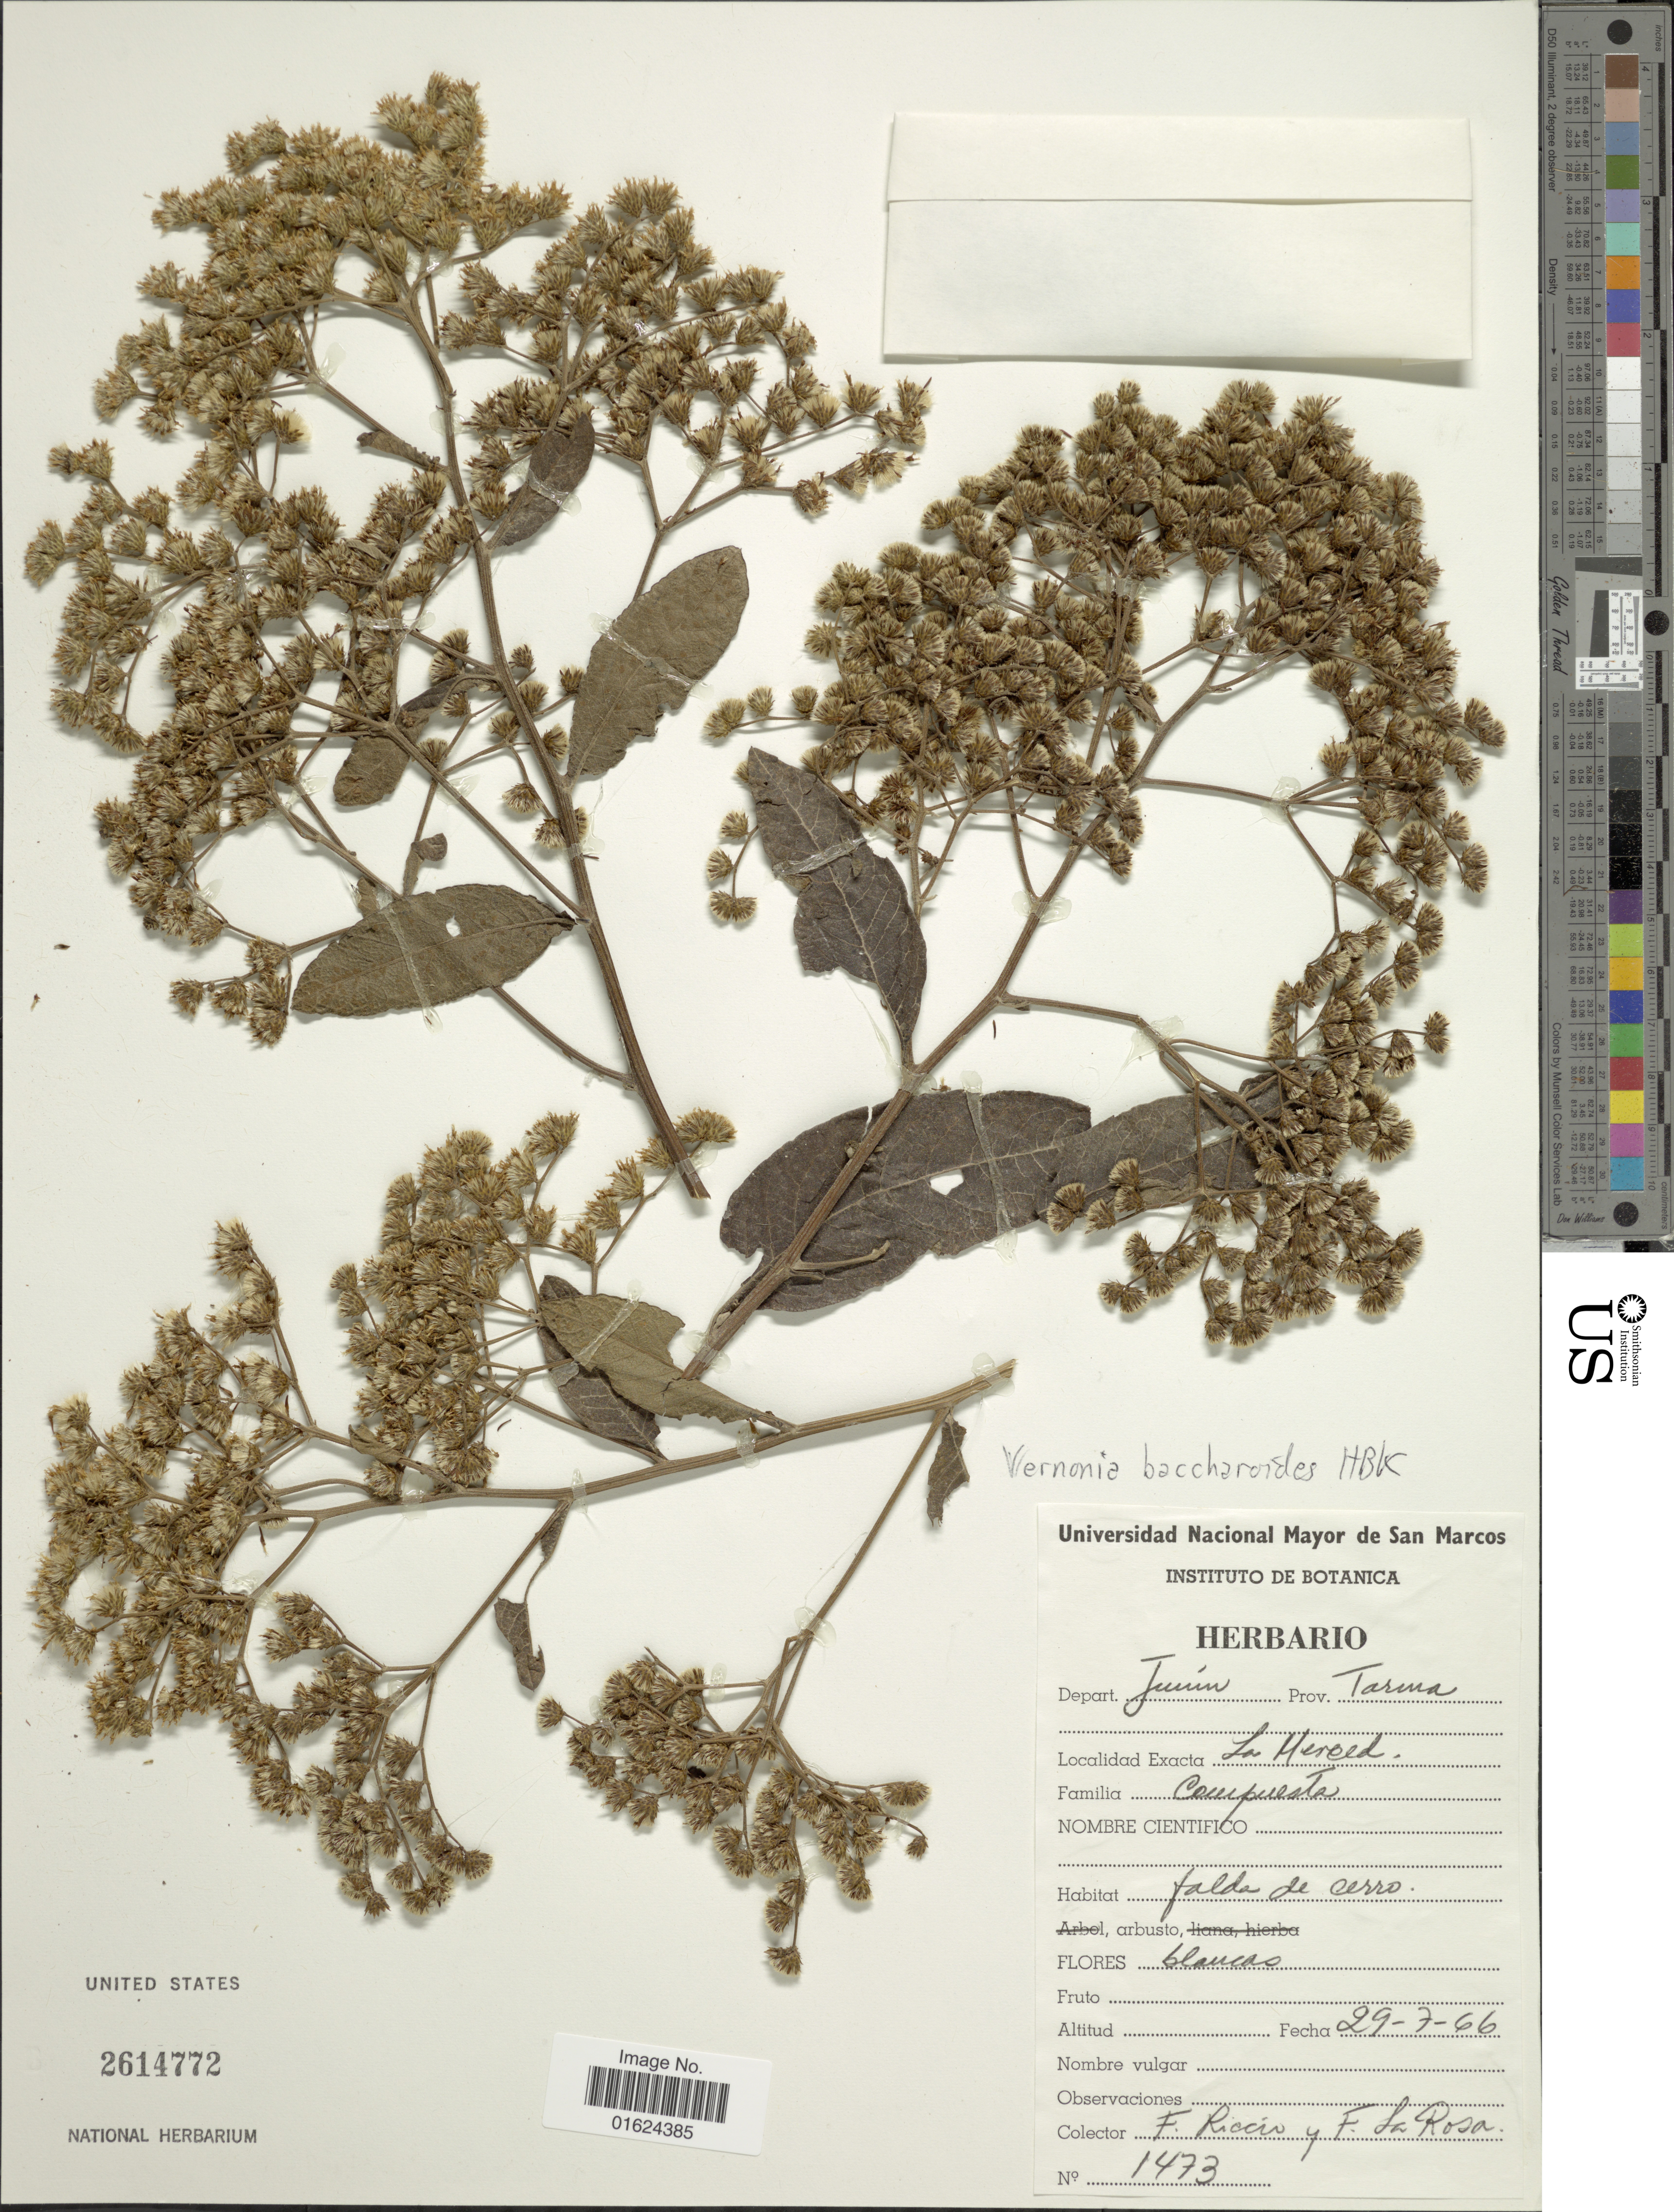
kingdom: Plantae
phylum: Tracheophyta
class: Magnoliopsida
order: Asterales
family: Asteraceae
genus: Vernonanthura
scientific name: Vernonanthura patens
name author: (Kunth) H. Rob.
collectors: F. Riccio & -. La Rosa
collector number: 1473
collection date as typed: Transcribed d/m/y: 29/7/66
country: Peru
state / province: Junín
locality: La Merced, Prov. Tarma, Depart. Junín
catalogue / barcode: US 2614772